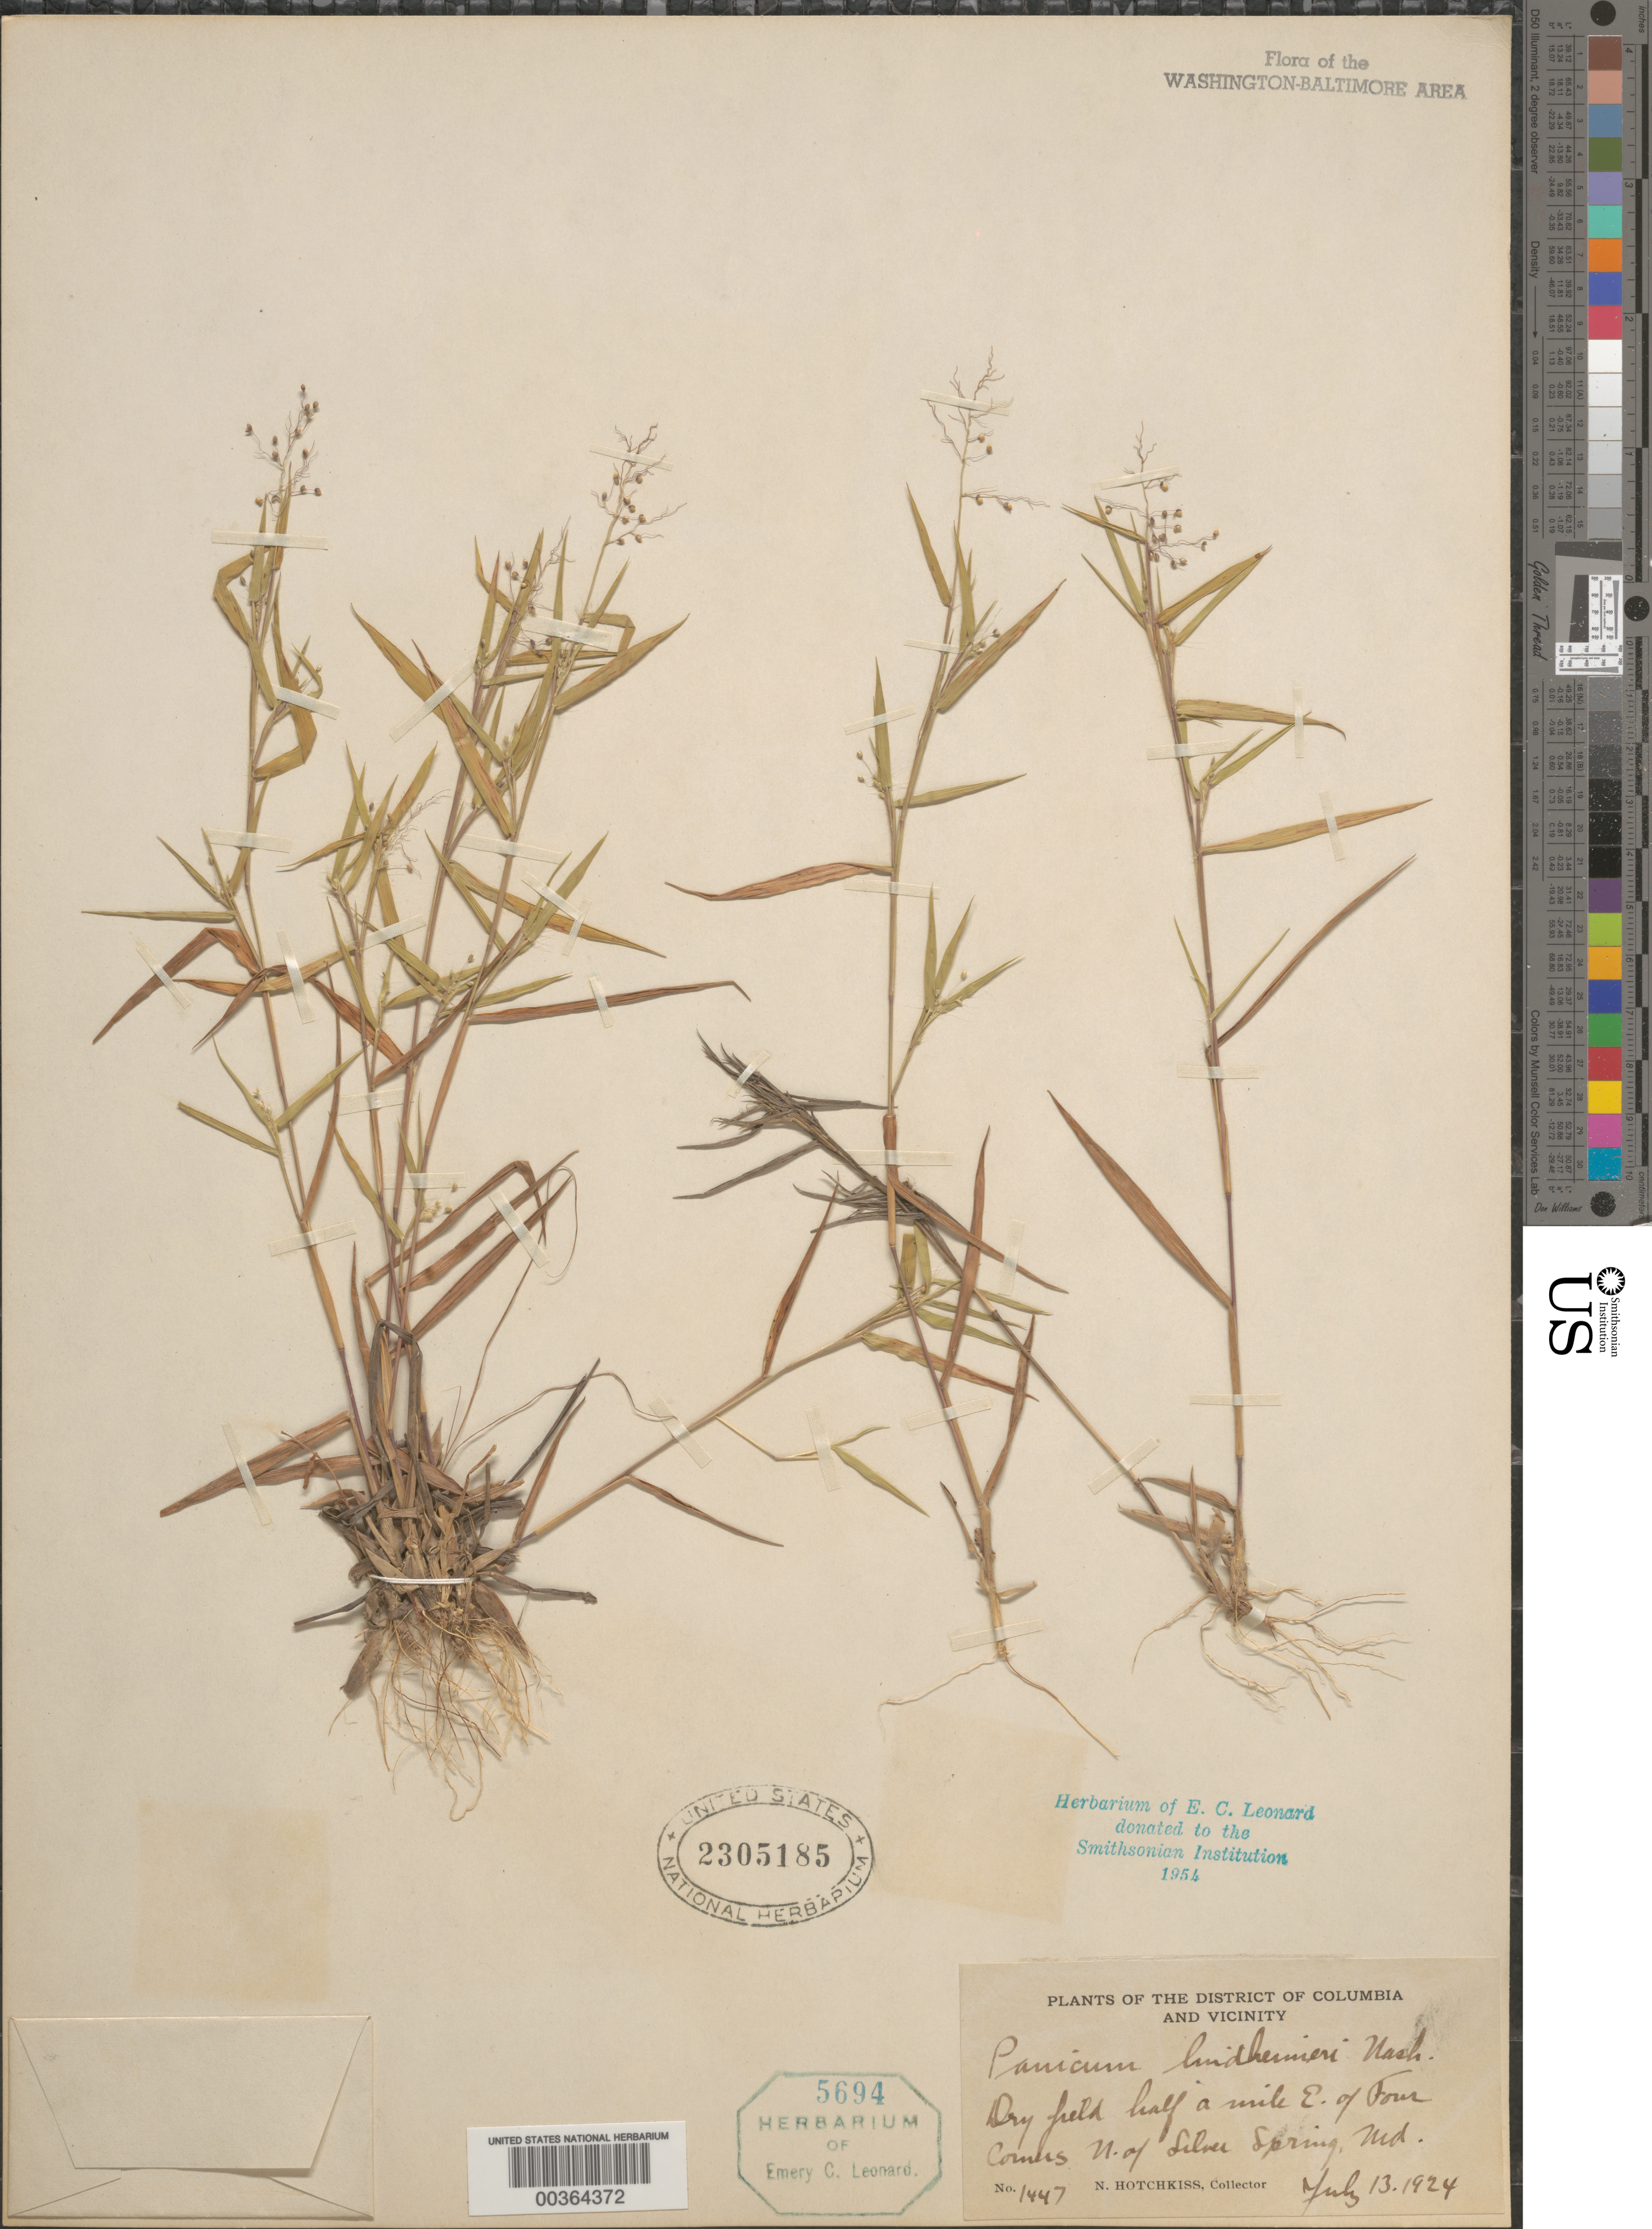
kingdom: Plantae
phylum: Tracheophyta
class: Liliopsida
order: Poales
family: Poaceae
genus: Dichanthelium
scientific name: Dichanthelium acuminatum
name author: (Sw.) Gould & C.A. Clark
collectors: N. Hotchkiss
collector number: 1447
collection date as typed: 13 Jul 1924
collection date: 1924-07-13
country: United States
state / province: Maryland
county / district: Montgomery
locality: East of Four Corners north of Silver Spring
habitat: Dry field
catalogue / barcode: US 2305185